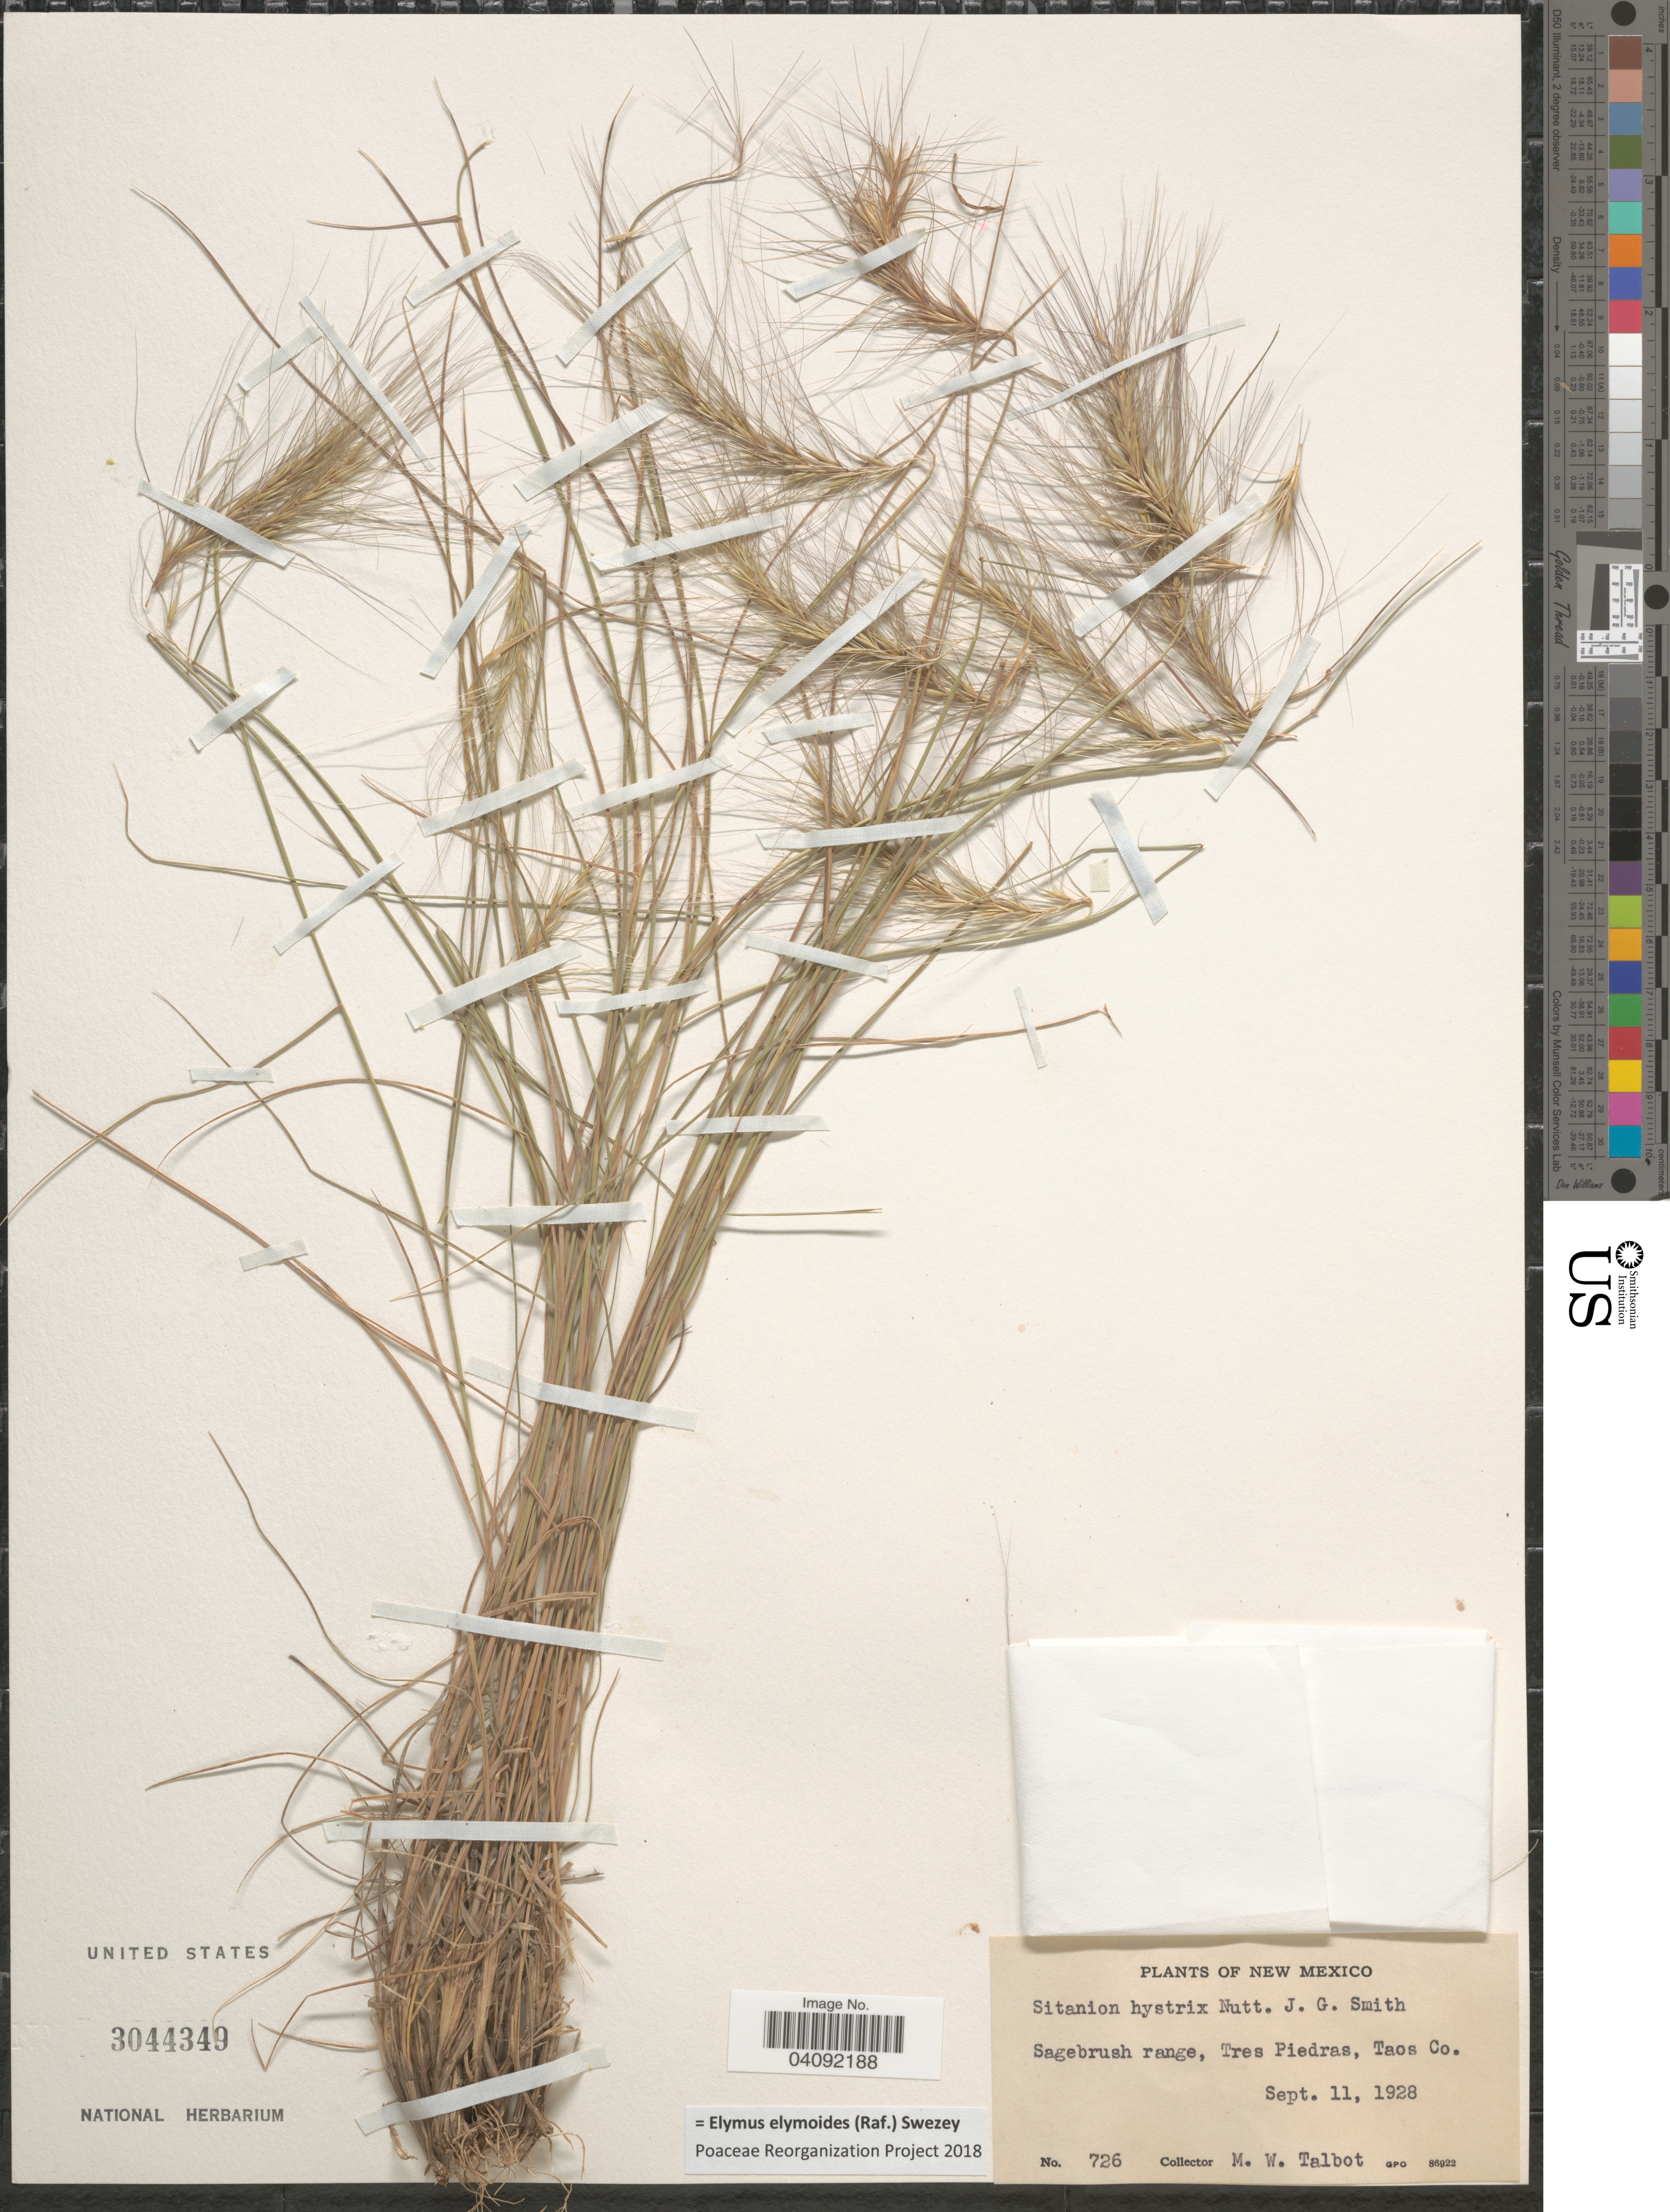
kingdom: Plantae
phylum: Tracheophyta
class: Liliopsida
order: Poales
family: Poaceae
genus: Elymus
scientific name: Elymus elymoides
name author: (Raf.) Swezey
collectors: M. Talbot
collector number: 726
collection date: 1928-09-11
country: United States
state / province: New Mexico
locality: Sagebrush range, Tres Piedras, Taos Co.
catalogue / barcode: US 3044349